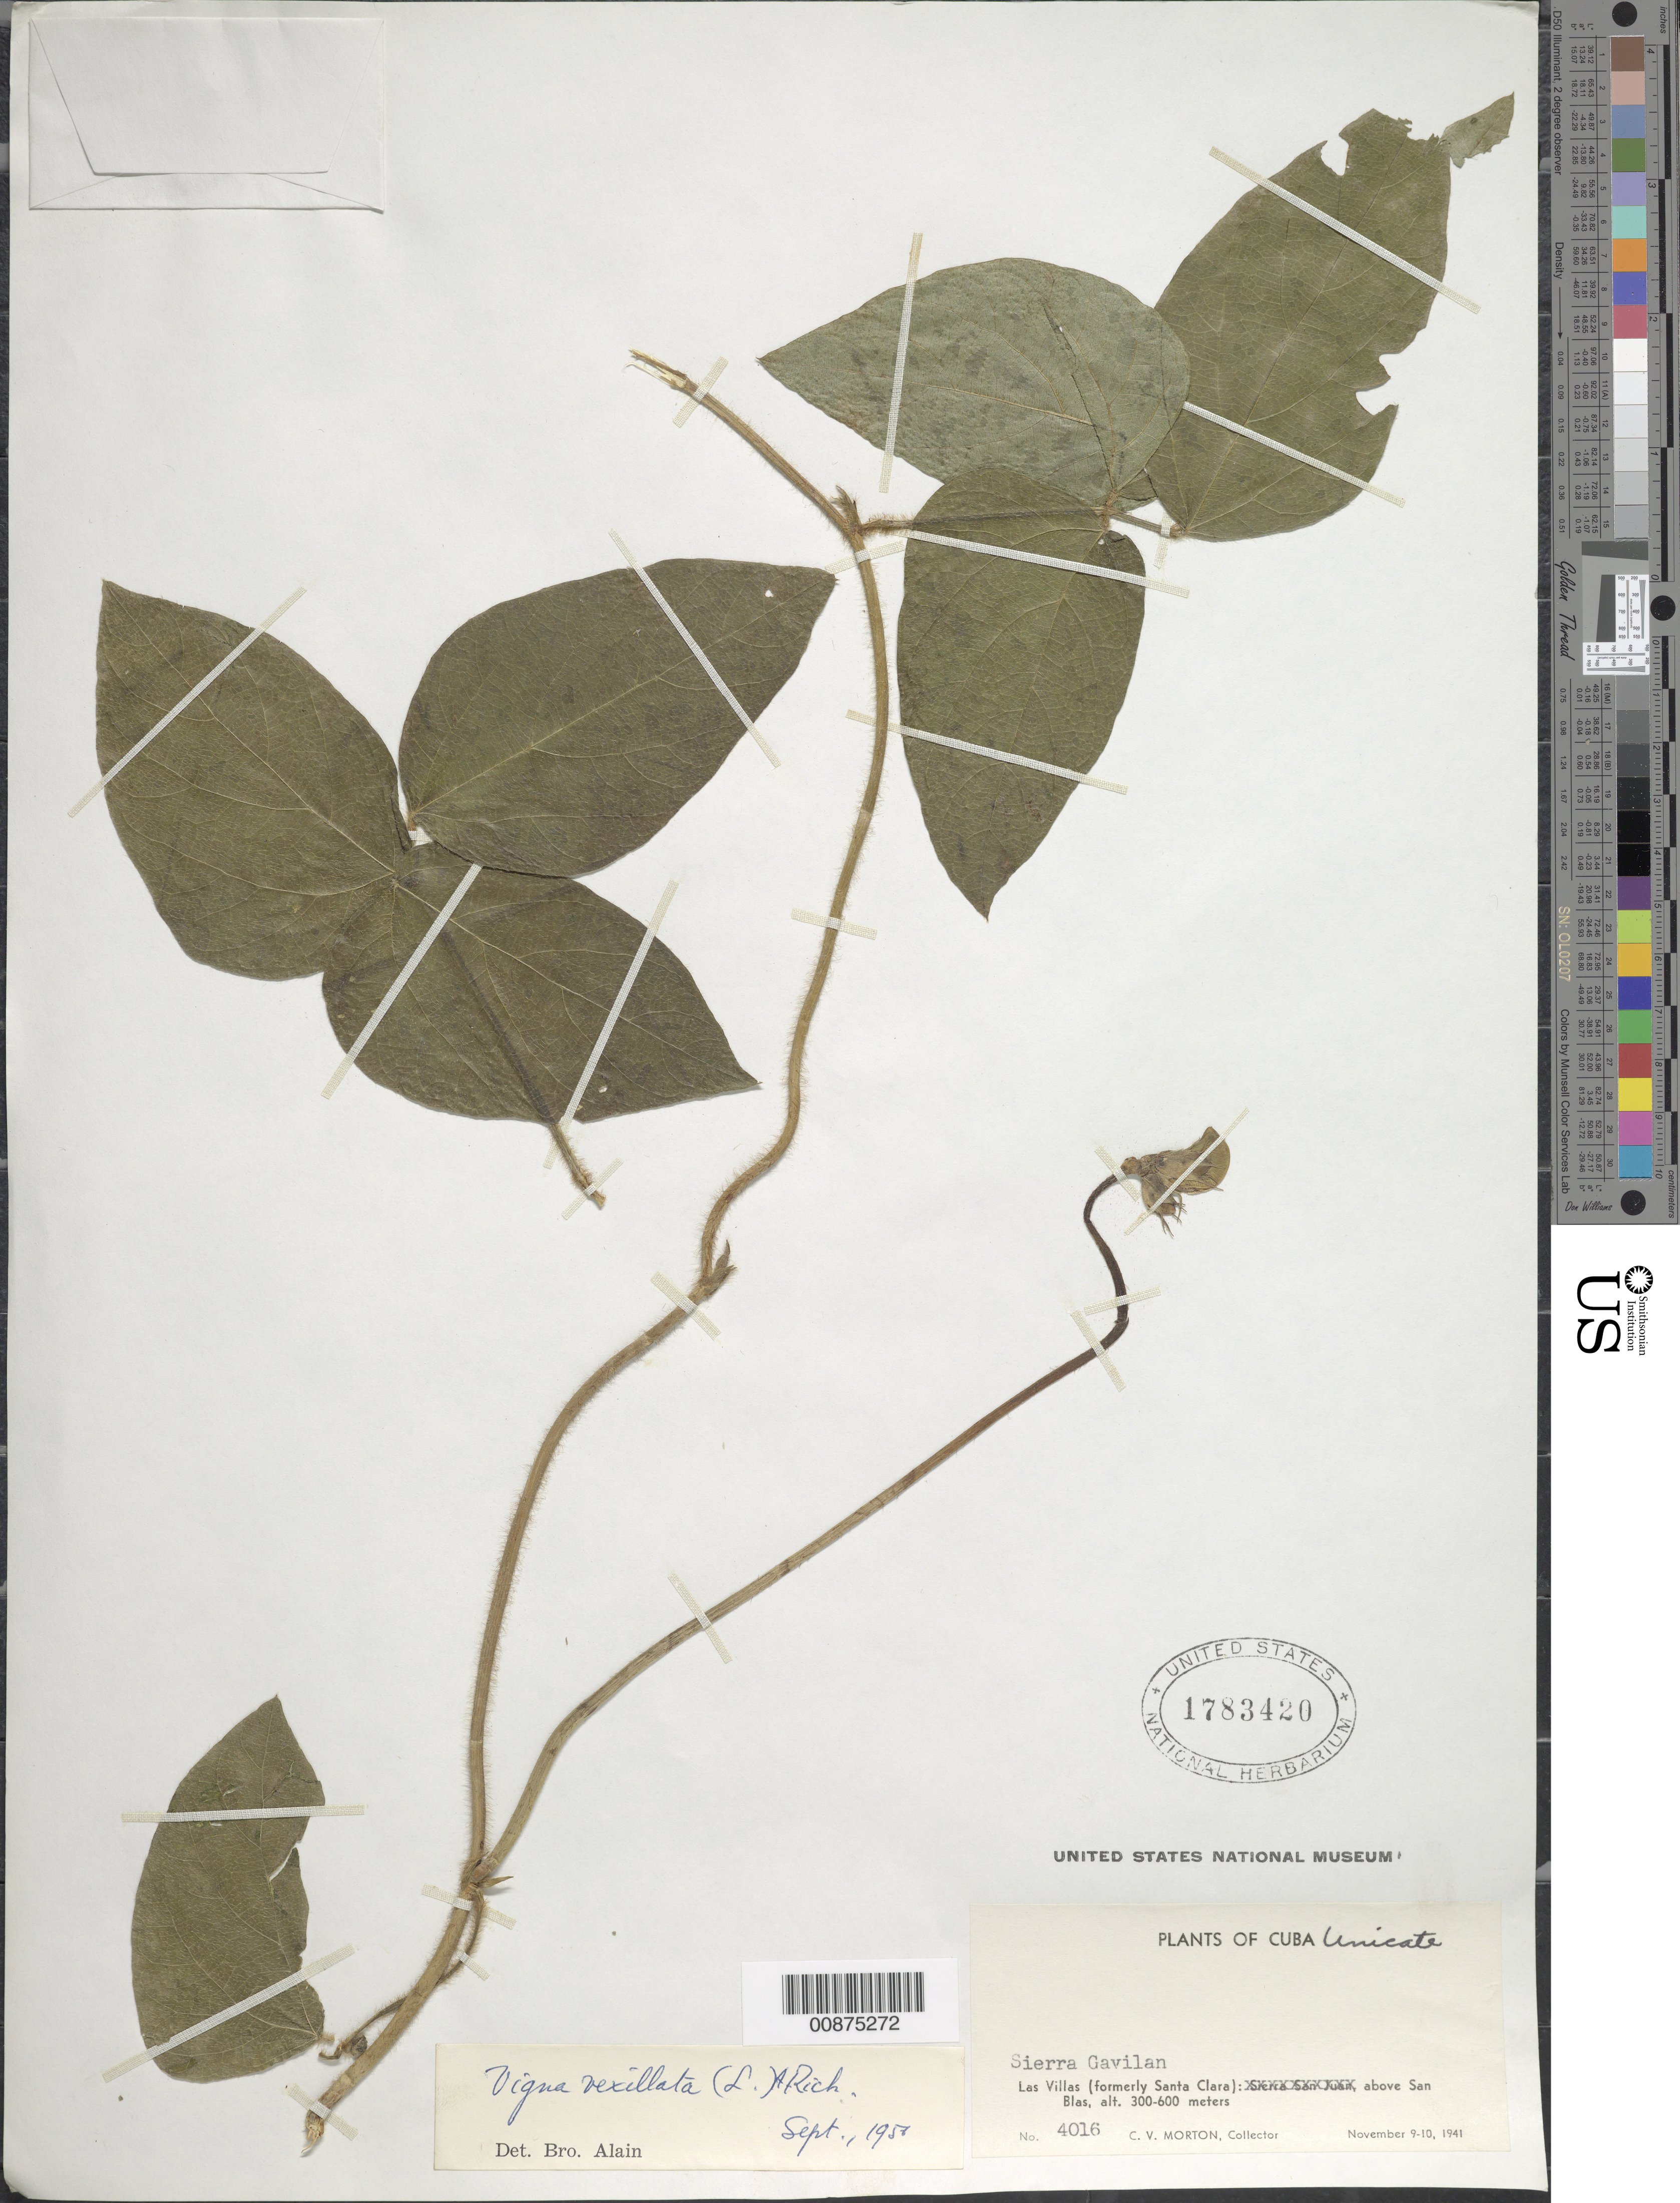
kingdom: Plantae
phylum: Tracheophyta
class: Magnoliopsida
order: Fabales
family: Fabaceae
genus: Vigna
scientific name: Vigna vexillata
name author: (L.) A. Rich.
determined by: Liogier, Alain H.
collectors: C. V. Morton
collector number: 4016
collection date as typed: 09 Nov 1941 to 10 Nov 1941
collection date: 1941-11-09/1941-11-10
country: Cuba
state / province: Las Villas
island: Cuba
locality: Sierra Gavilán Las Villas (formely Santa Clara) above San Blas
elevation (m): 300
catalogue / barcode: US 1783420